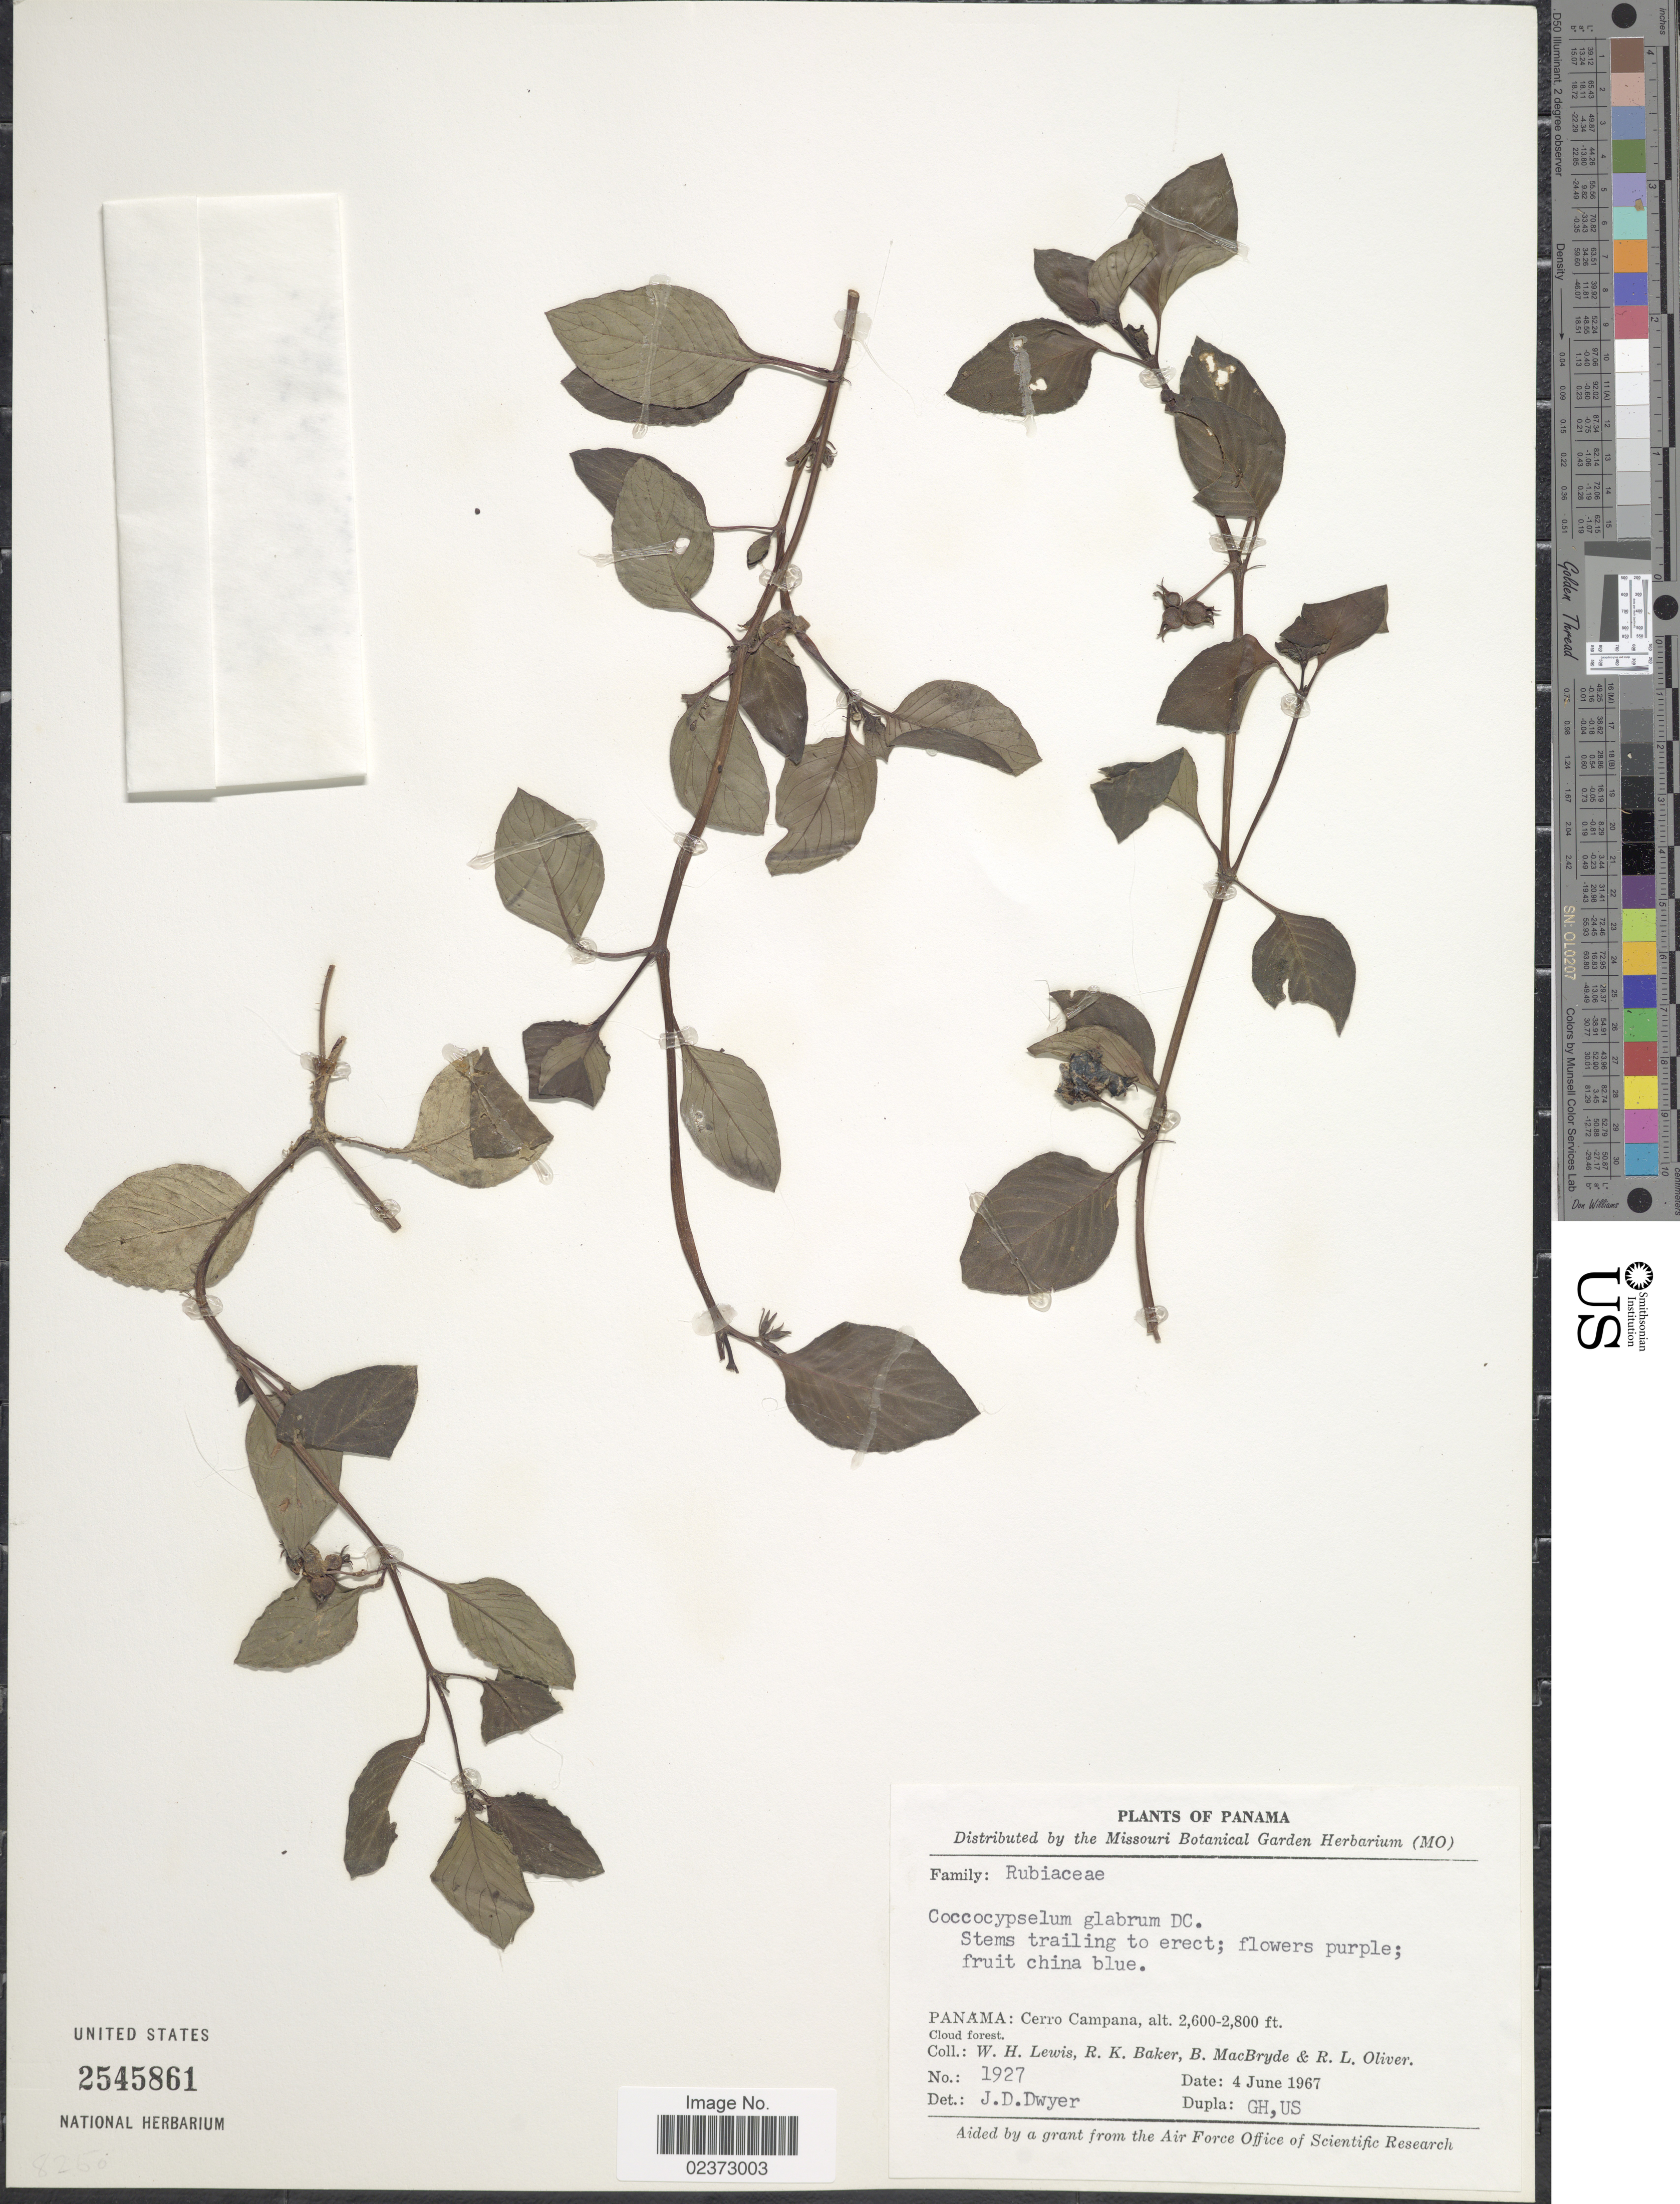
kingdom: Plantae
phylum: Tracheophyta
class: Magnoliopsida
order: Gentianales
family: Rubiaceae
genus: Coccocypselum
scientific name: Coccocypselum glabrum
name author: Bartl. ex DC.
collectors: W. H. Lewis, R. K. Baker, B. MacBryde & R. Oliver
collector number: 1927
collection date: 1967-06-04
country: Panama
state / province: Panamá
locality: Cerro Campana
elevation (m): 792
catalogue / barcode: US 2545861